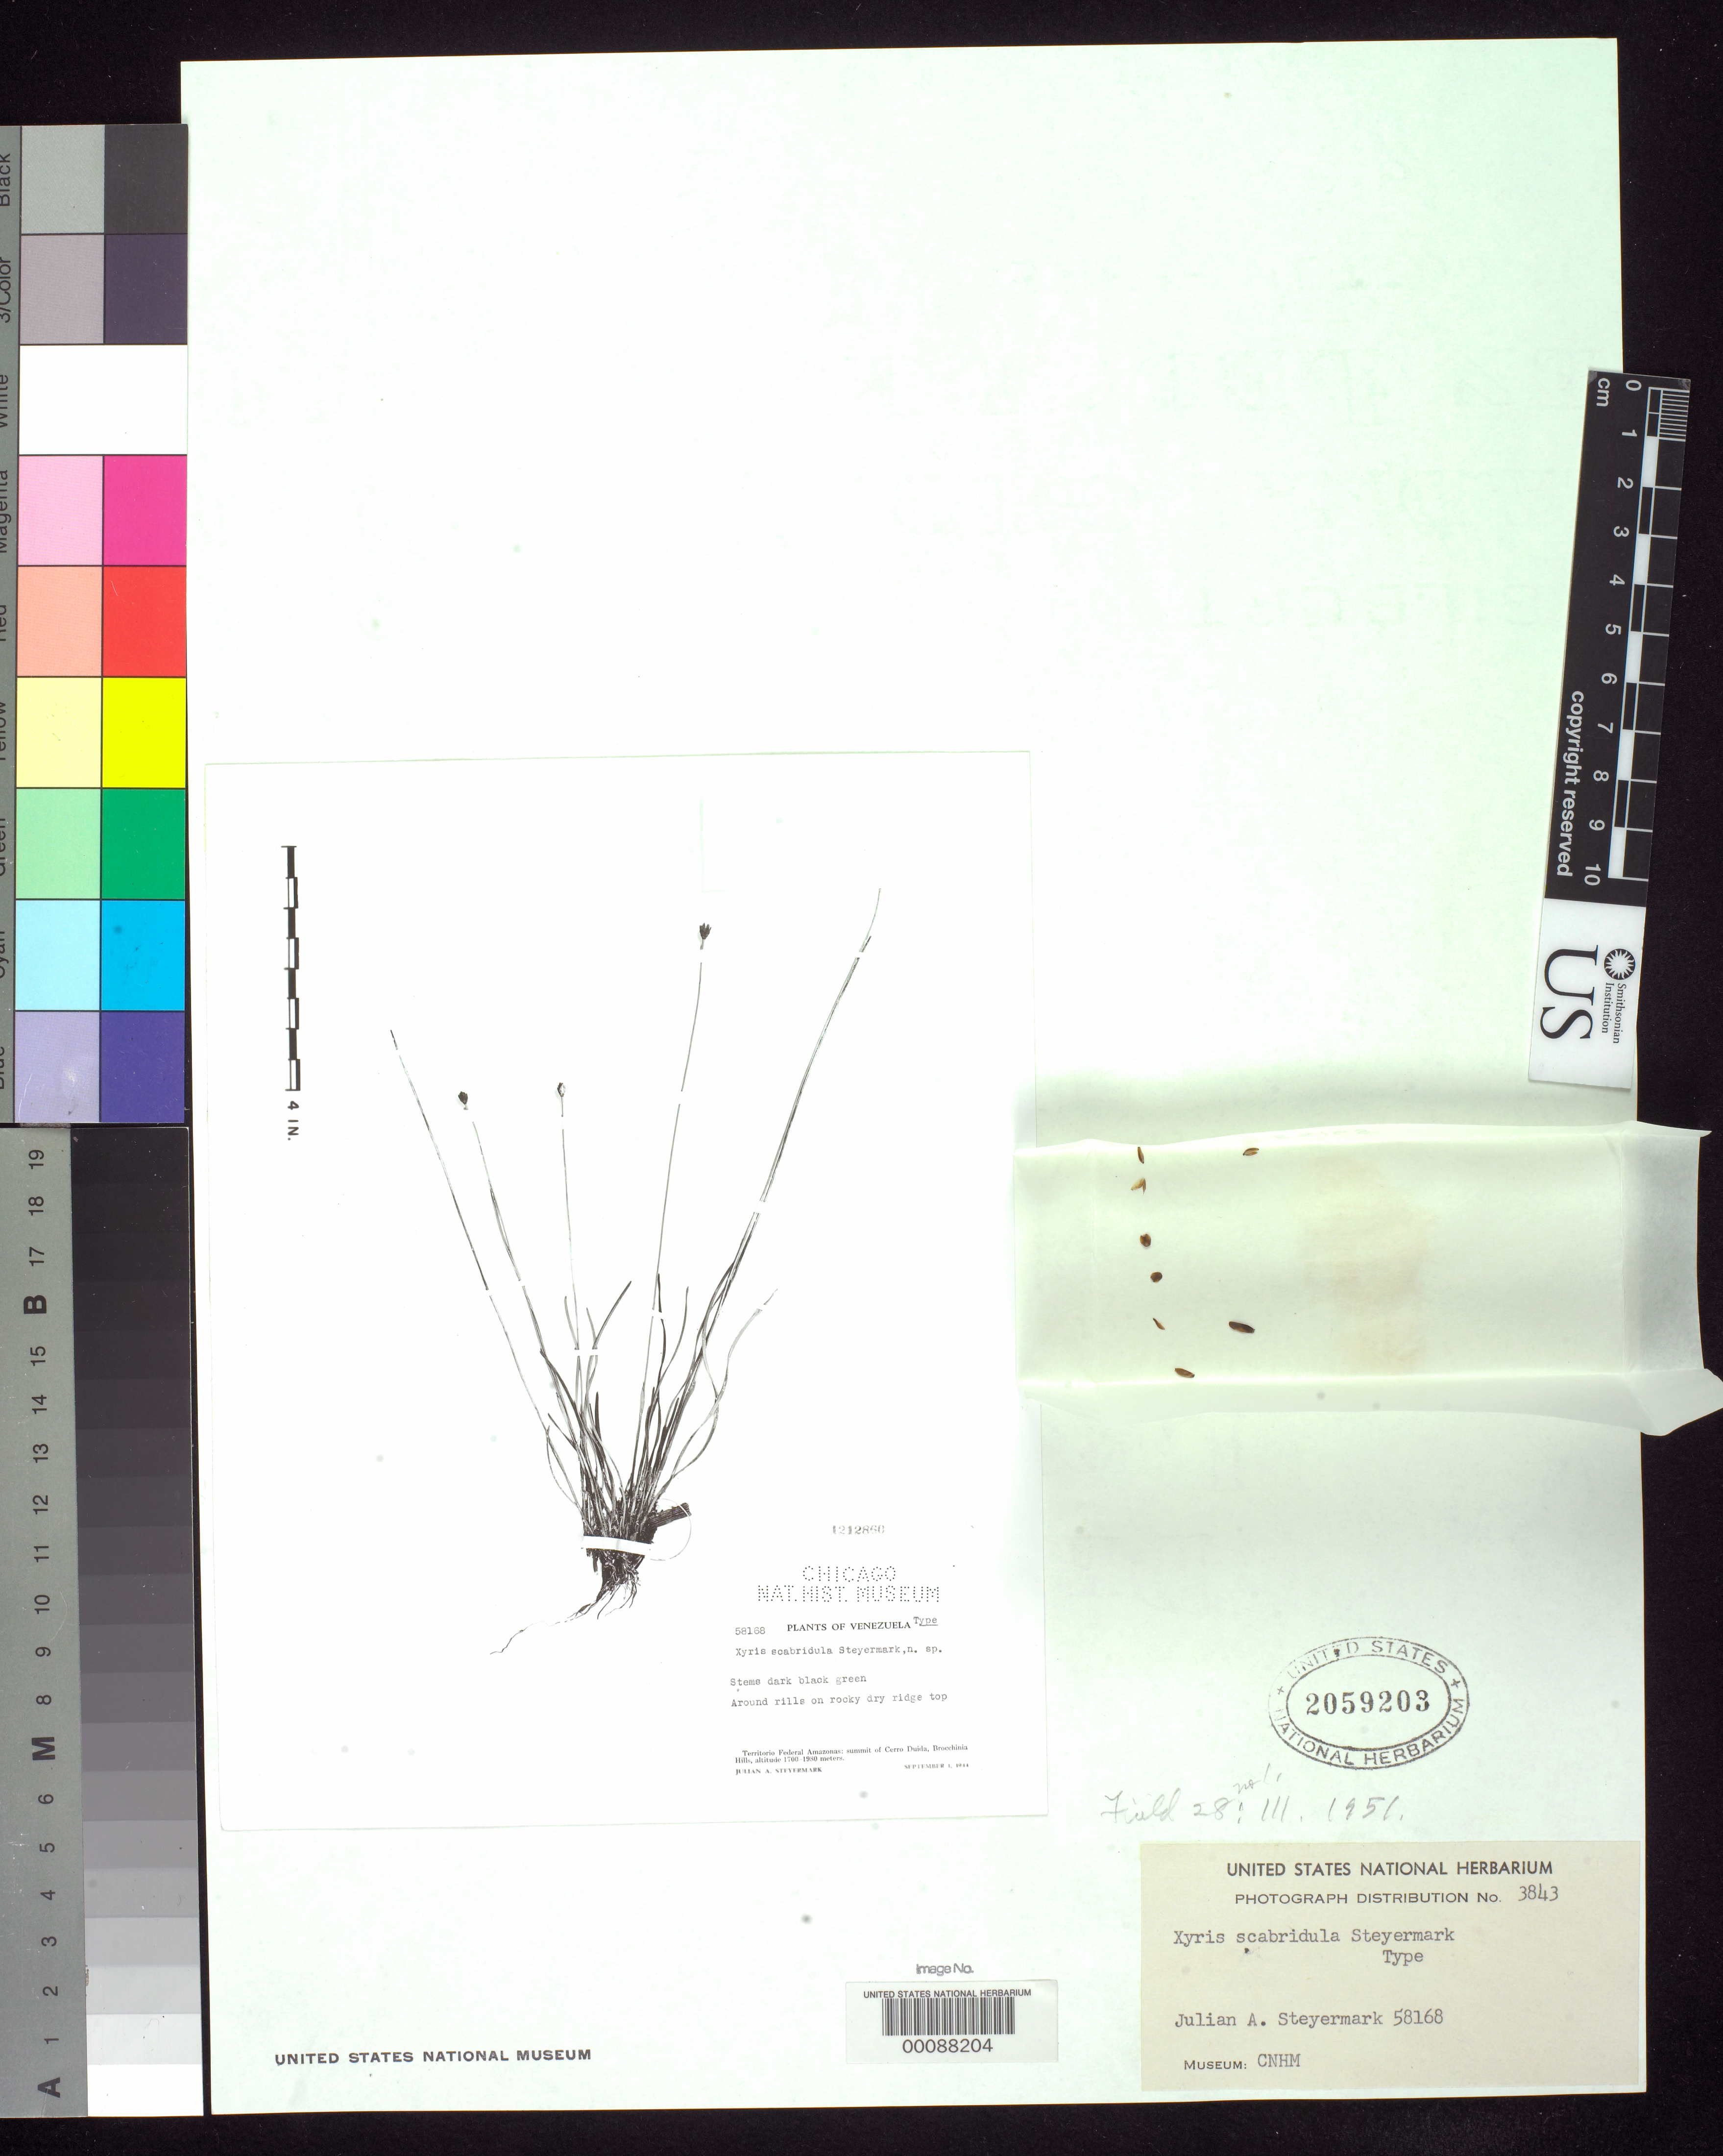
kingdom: Plantae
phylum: Tracheophyta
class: Liliopsida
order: Poales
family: Xyridaceae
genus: Xyris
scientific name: Xyris scabridula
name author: Steyerm.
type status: Isotype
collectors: J. Steyermark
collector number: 58168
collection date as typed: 01 Sep 1944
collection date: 1944-09-01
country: Venezuela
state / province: Amazonas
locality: Summit of Mt. Duida, Brocchinia Hills.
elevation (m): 1700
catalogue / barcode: US 2059203